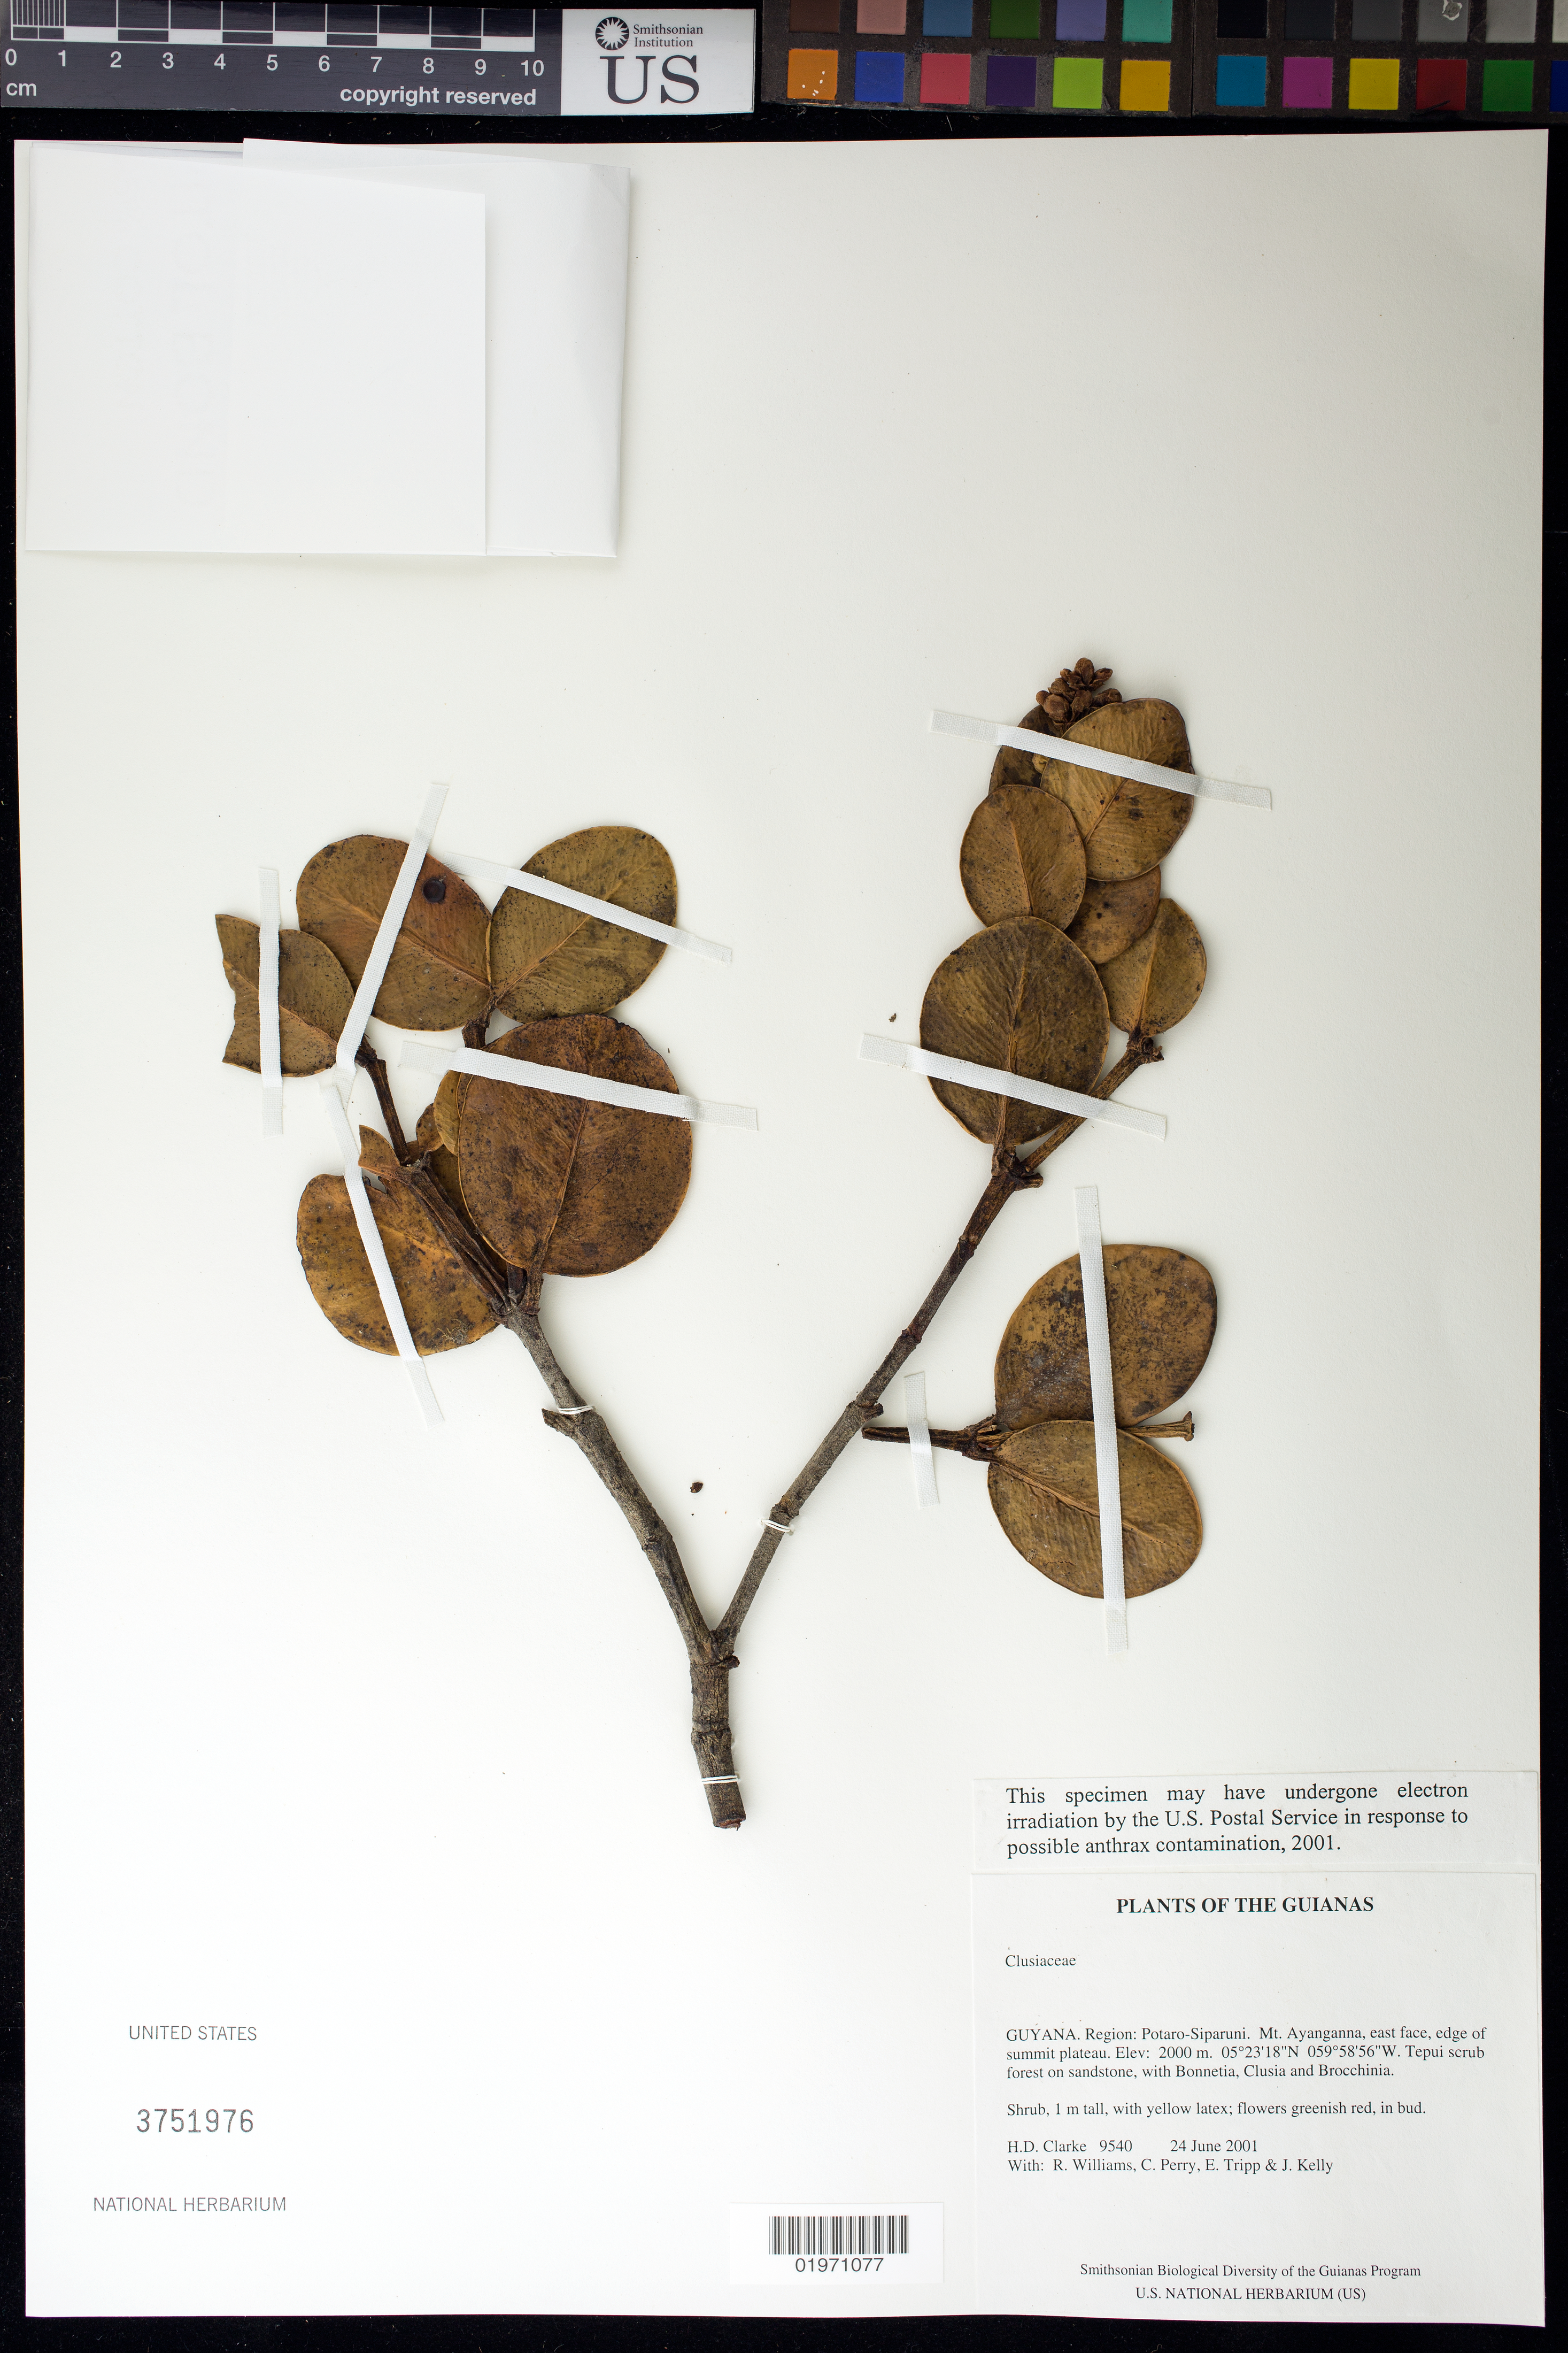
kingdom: Plantae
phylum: Tracheophyta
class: Magnoliopsida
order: Malpighiales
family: Clusiaceae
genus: Clusia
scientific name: Clusia sp.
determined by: Kelloff, Carol L.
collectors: H. D. Clarke, R. Williams, C. Perry, E. Tripp & J. Kelly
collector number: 9540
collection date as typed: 24 June 2001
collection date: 2001-06-24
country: Guyana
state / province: Potaro-Siparuni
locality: Mt. Ayanganna, east face, edge of summit plateau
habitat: Tepui scrub forest on sandstone, with Bonnetia, Clusia and Brocchinia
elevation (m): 2000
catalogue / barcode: US 3751976